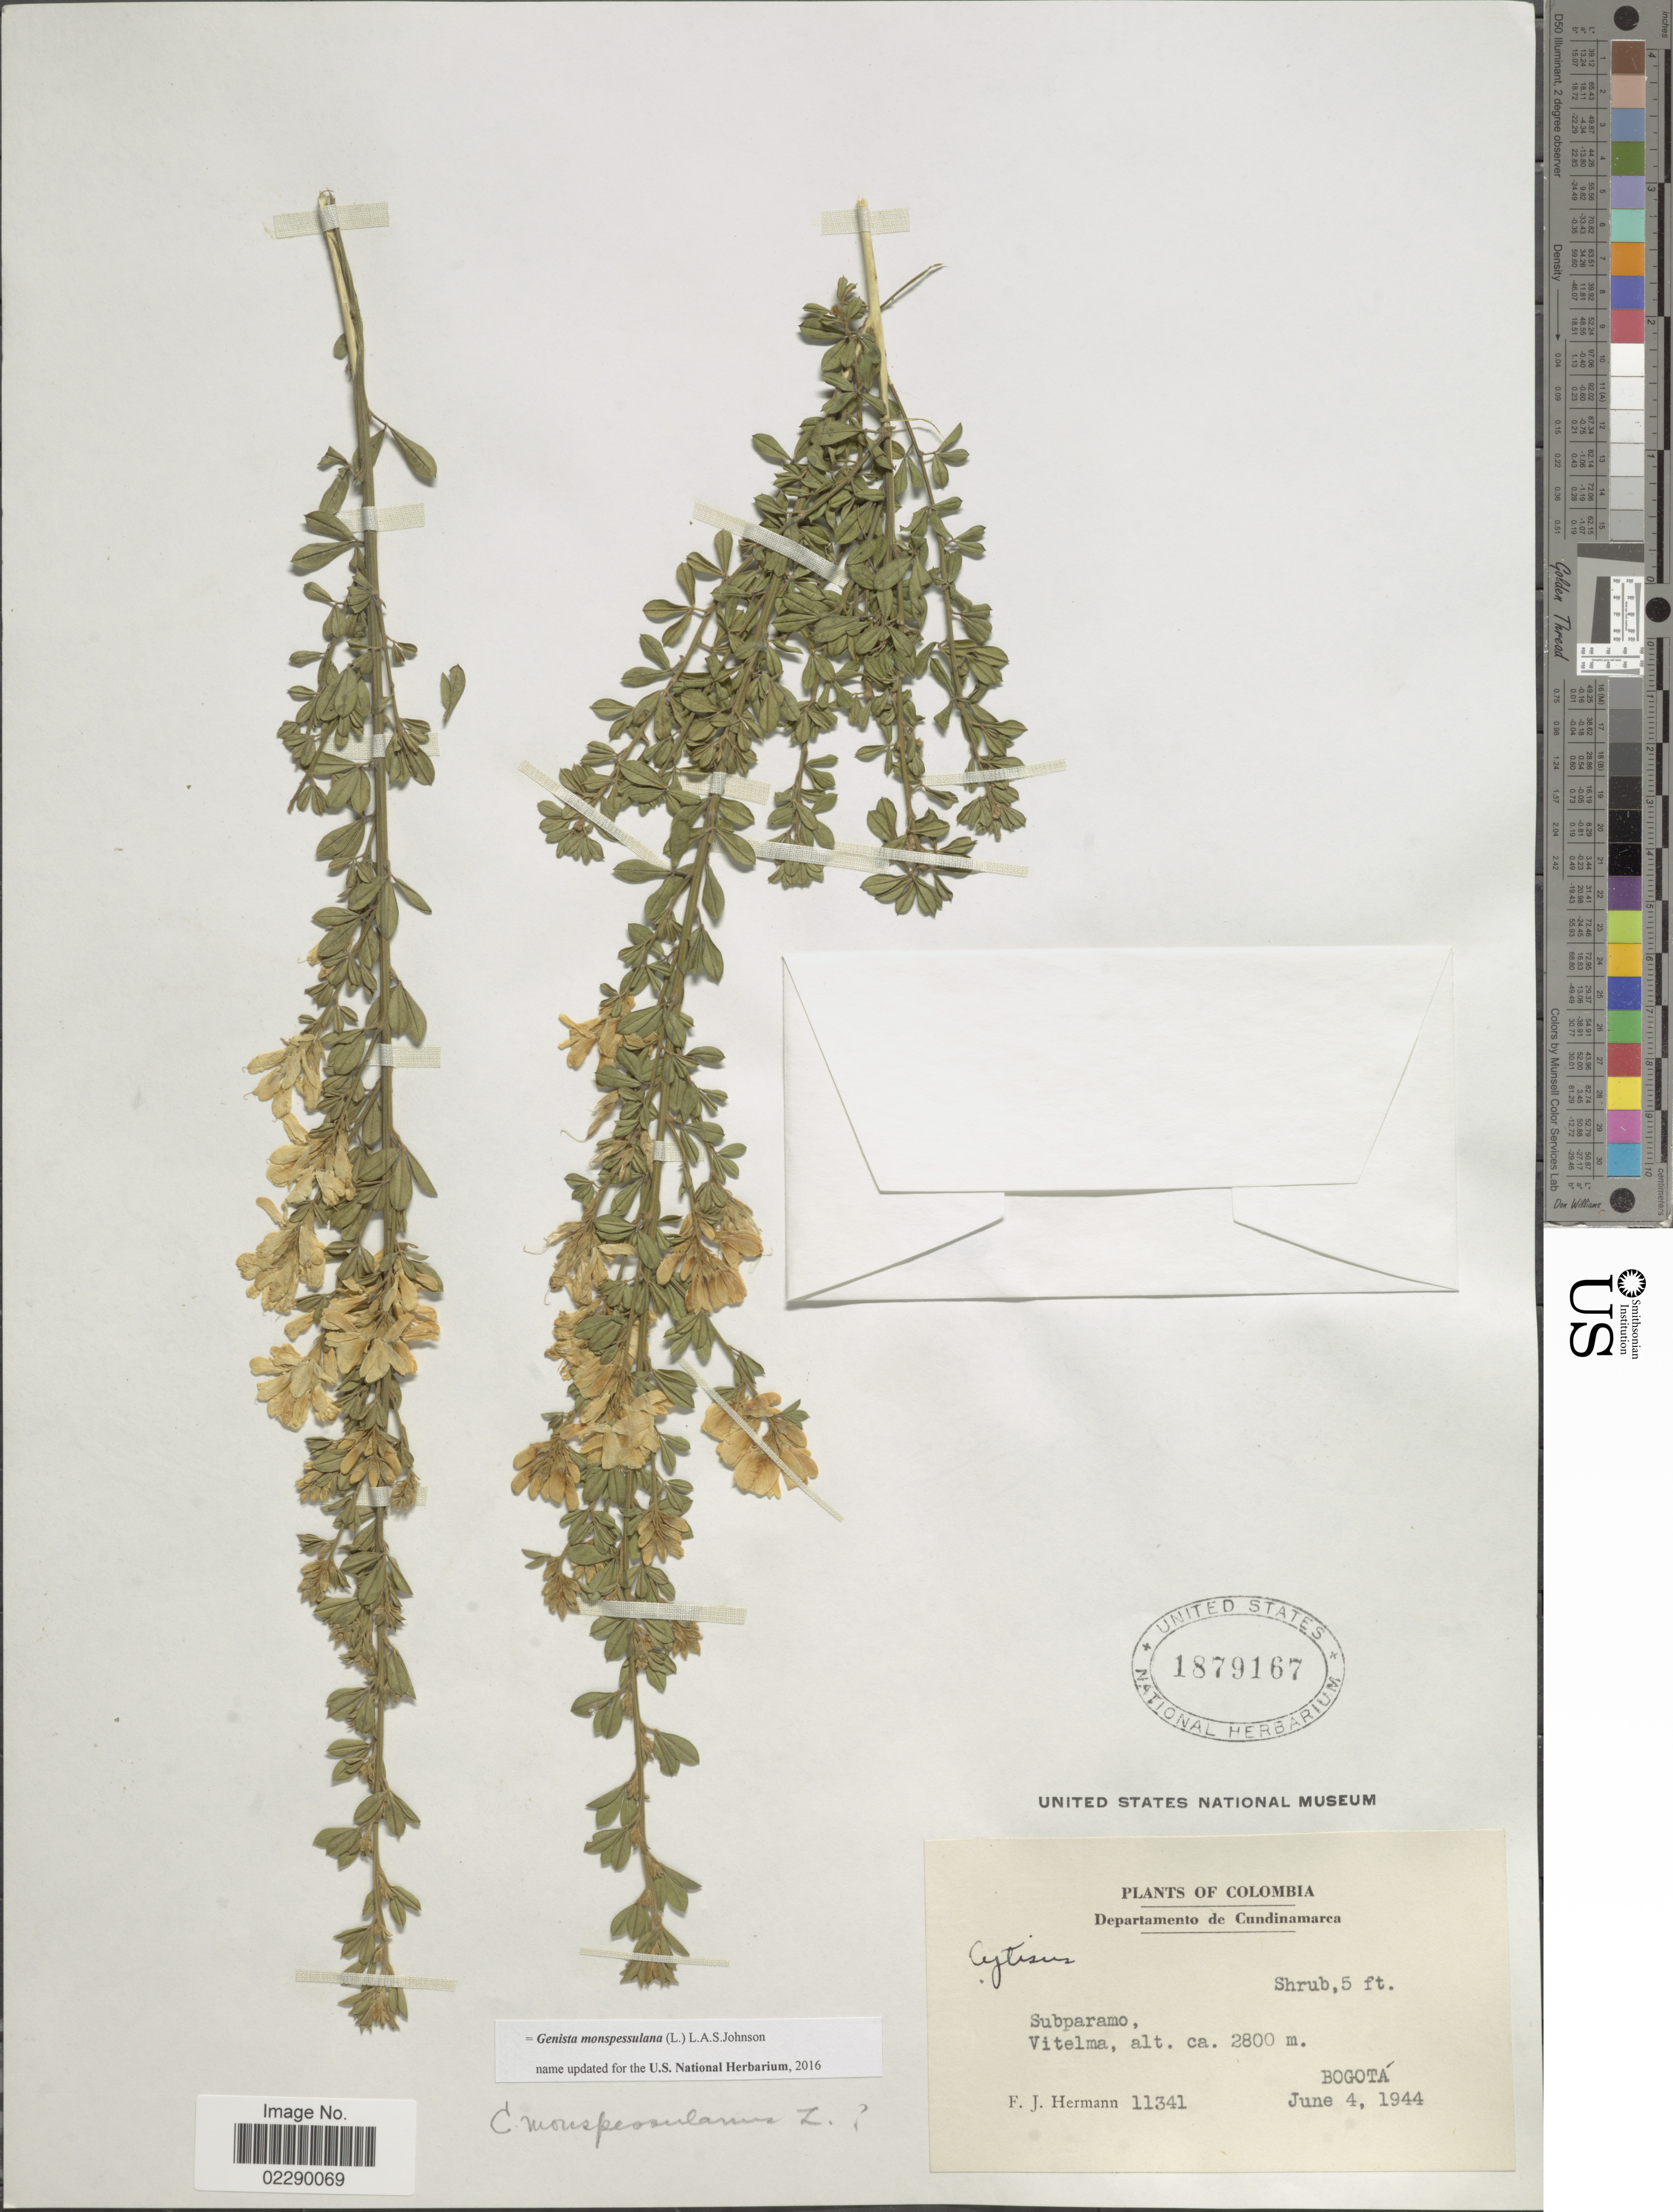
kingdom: Plantae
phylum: Tracheophyta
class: Magnoliopsida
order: Fabales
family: Fabaceae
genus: Genista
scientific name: Genista monspessulana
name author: (L.) L.A.S. Johnson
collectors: F. J. Hermann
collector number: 11341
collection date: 1944-06-04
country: Colombia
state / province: Cundinamarca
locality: Departamento de Cundinamarca. Subparamo, Vitelma, Bogotá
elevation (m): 2800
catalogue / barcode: US 1879167